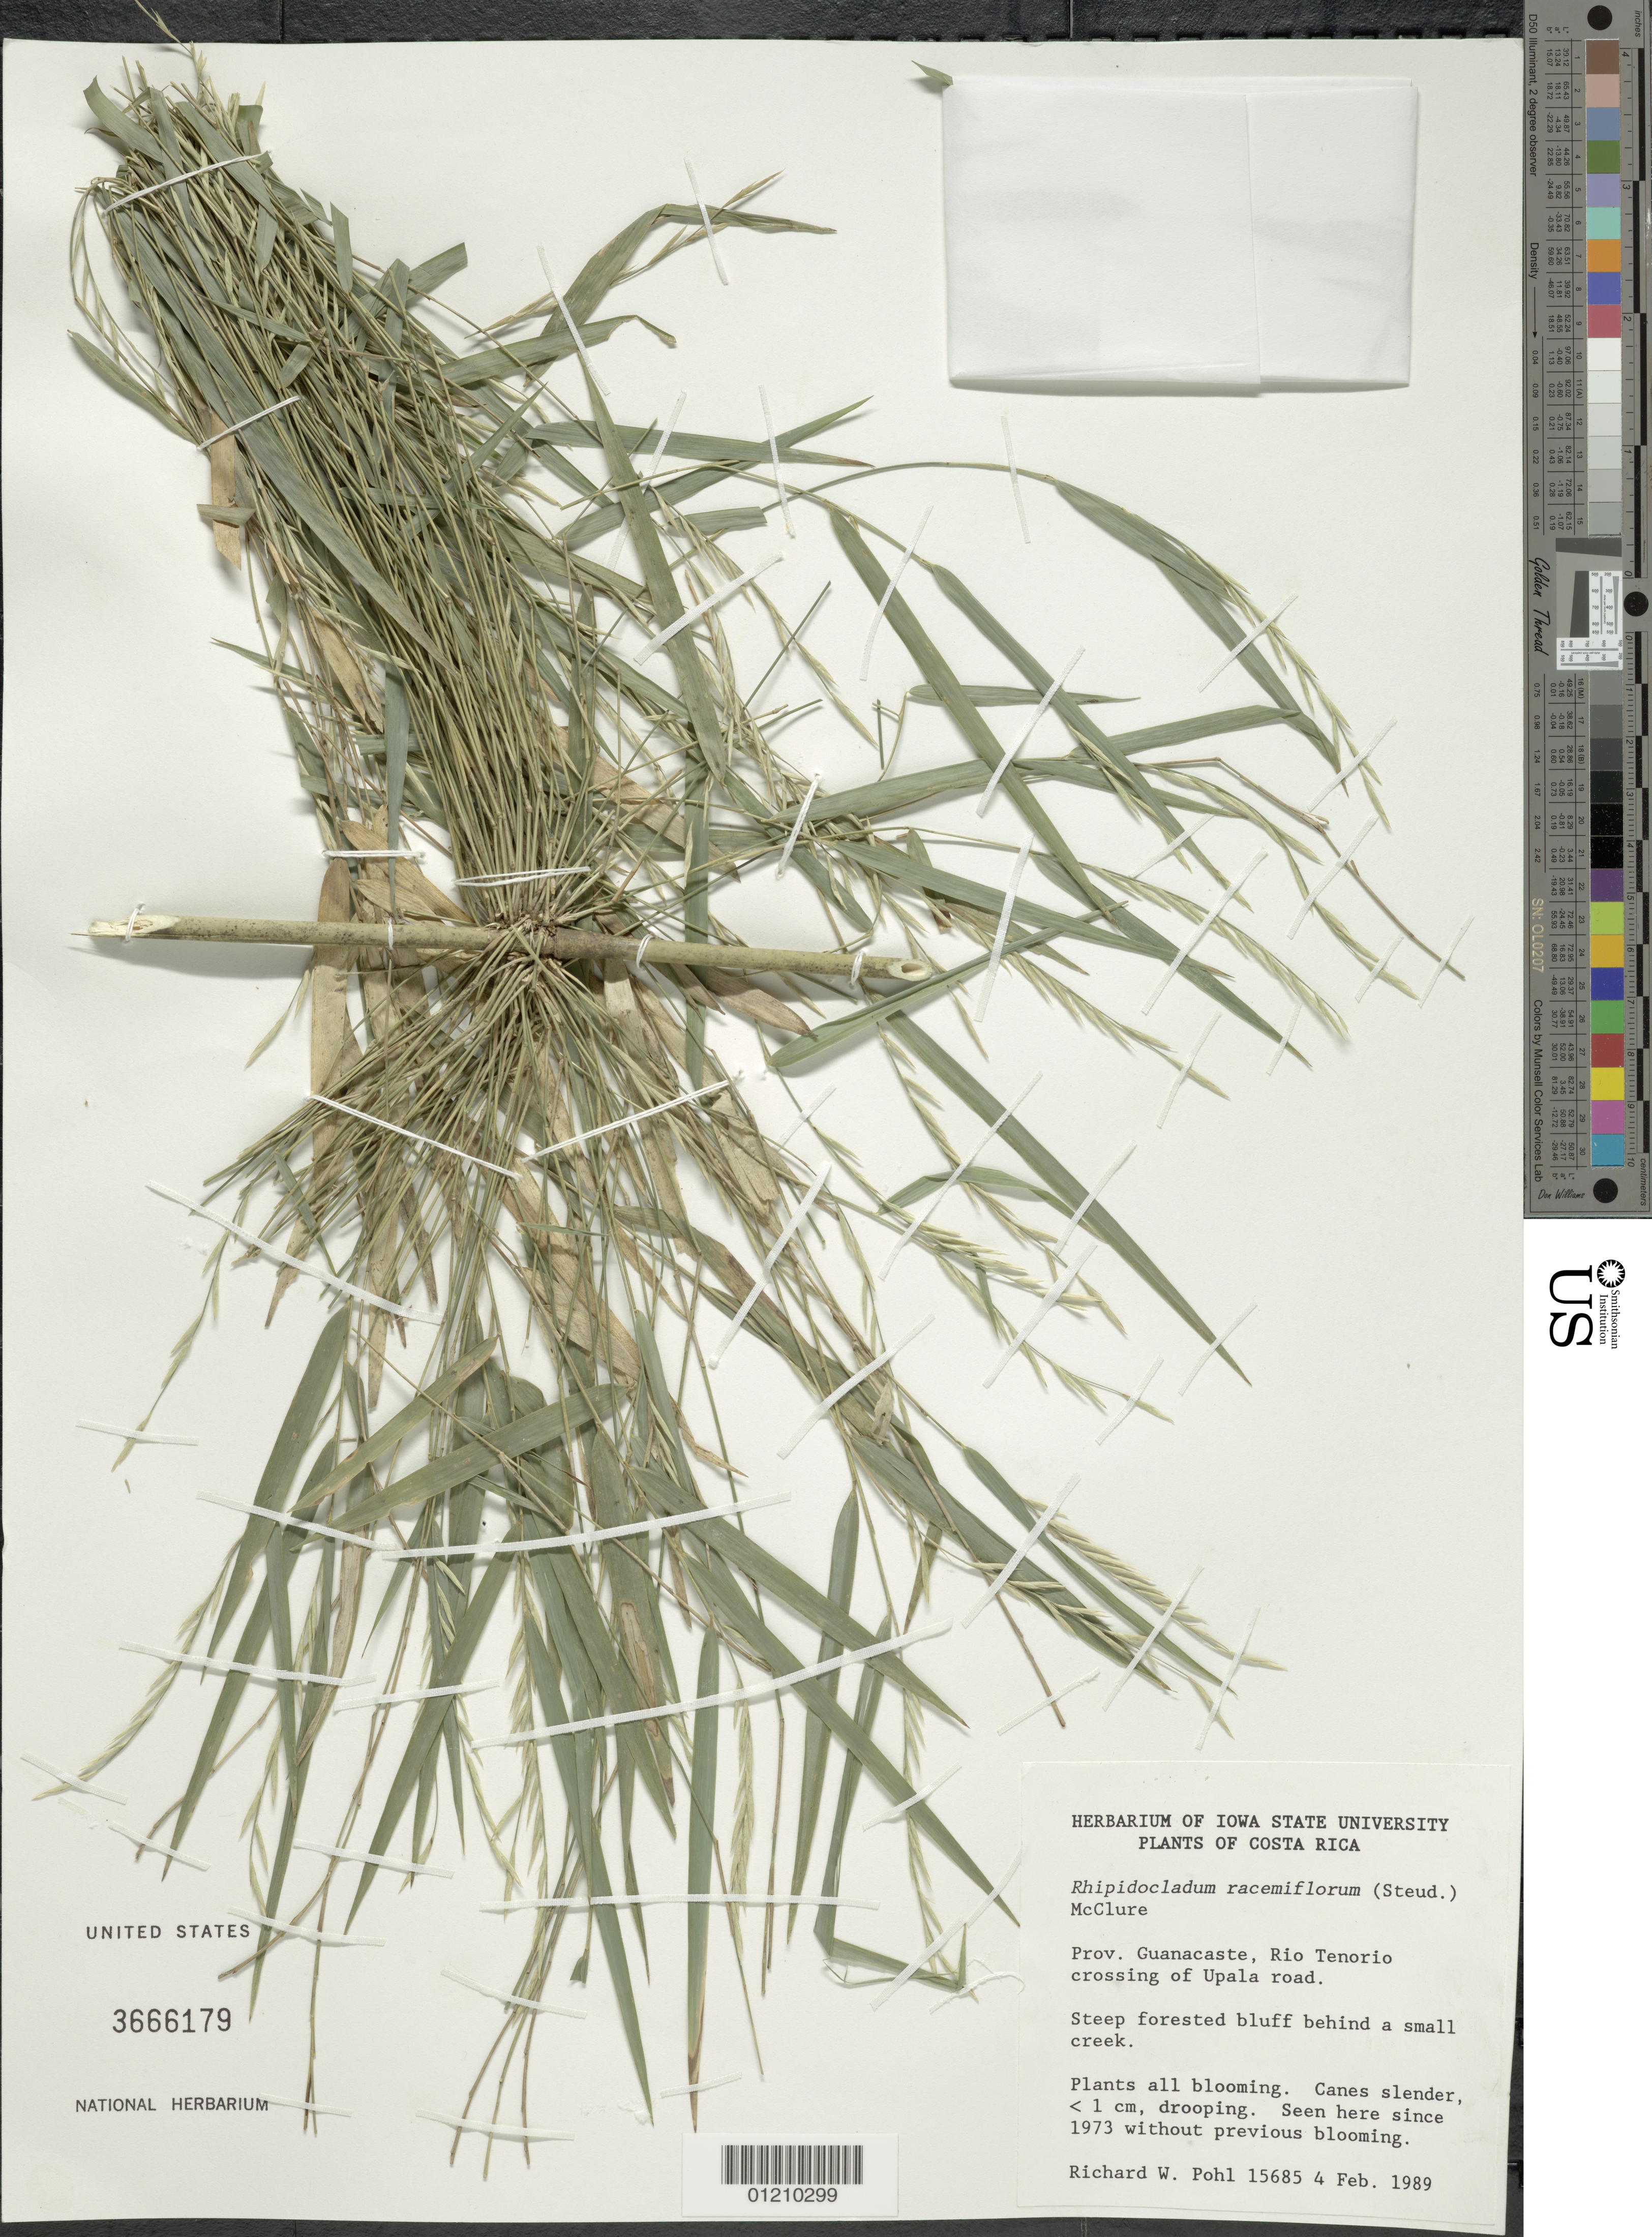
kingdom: Plantae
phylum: Tracheophyta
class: Liliopsida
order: Poales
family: Poaceae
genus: Rhipidocladum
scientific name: Rhipidocladum racemiflorum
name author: (Steud.) McClure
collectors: R. W. Pohl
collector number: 15685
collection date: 1989-02-04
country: Costa Rica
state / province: Guanacaste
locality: Rio Tenorio crossing of Upala road.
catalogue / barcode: US 3666179